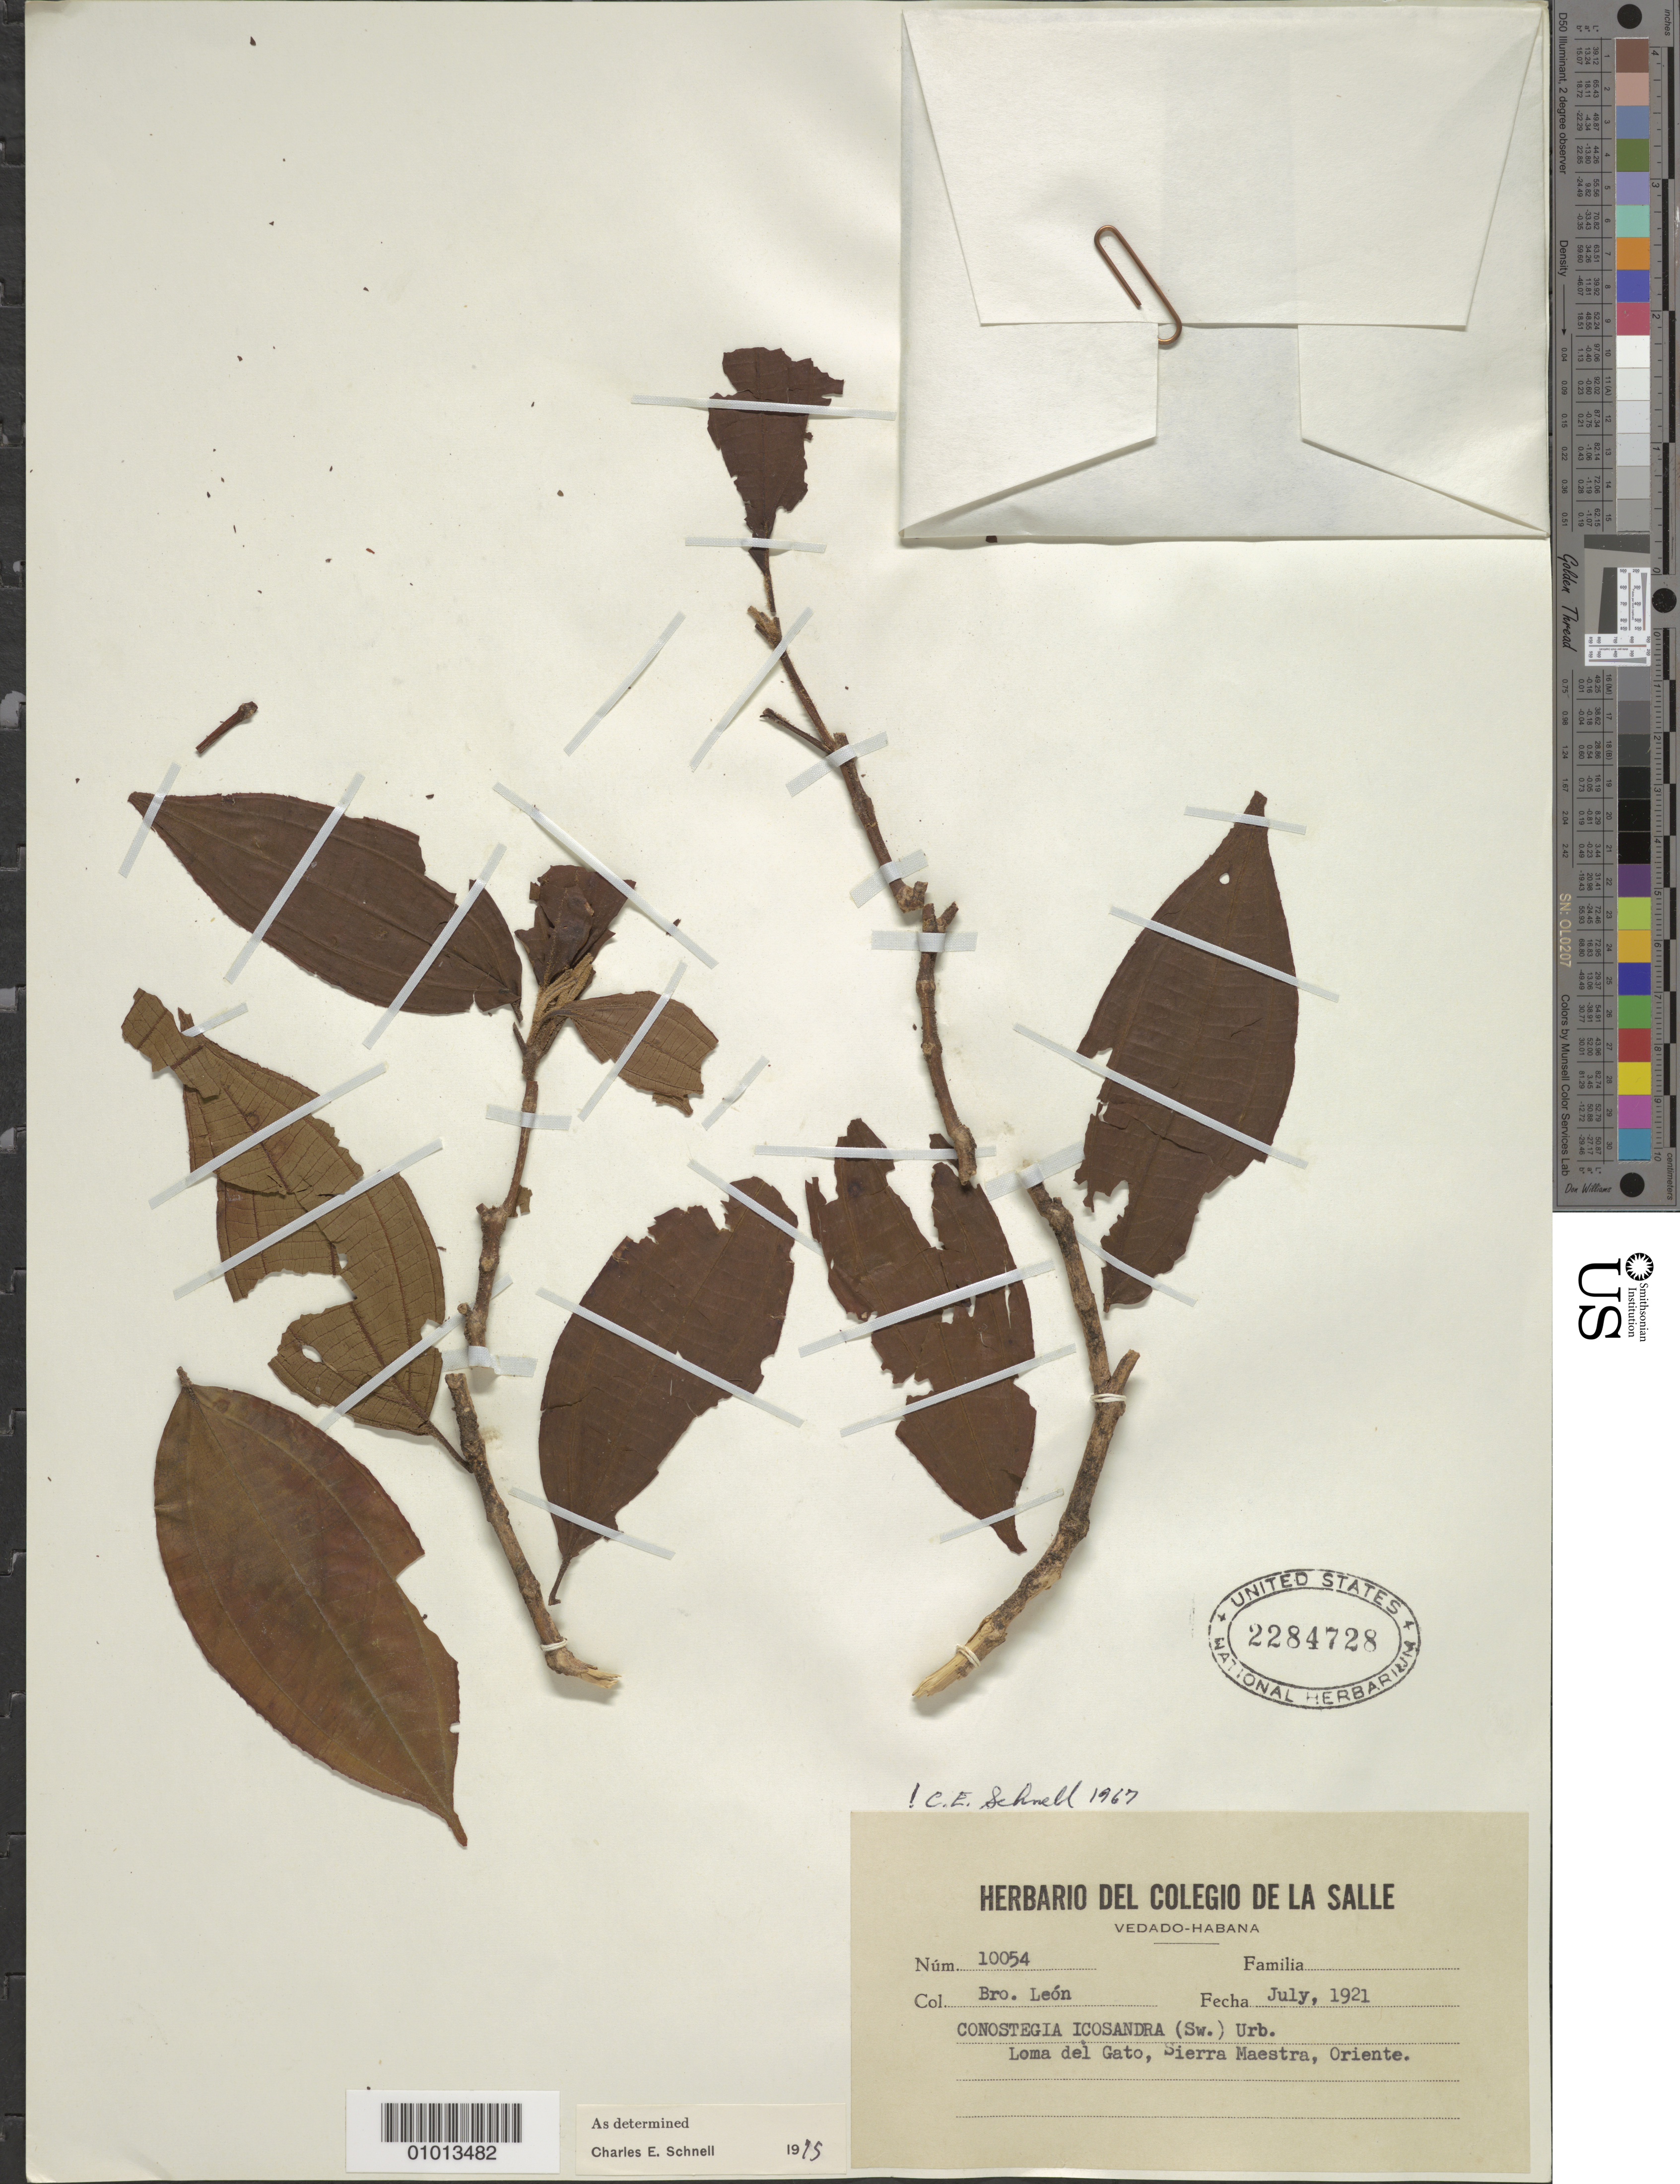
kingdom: Plantae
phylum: Tracheophyta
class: Magnoliopsida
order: Myrtales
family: Melastomataceae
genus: Conostegia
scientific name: Conostegia icosandra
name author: (Sw.) Urb.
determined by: Schnell, C. E.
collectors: Bro. León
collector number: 10054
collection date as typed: Jul 1921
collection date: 1921-07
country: Cuba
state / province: Oriente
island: Cuba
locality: Loma del Gato, Sierra Maestra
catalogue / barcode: US 2284728